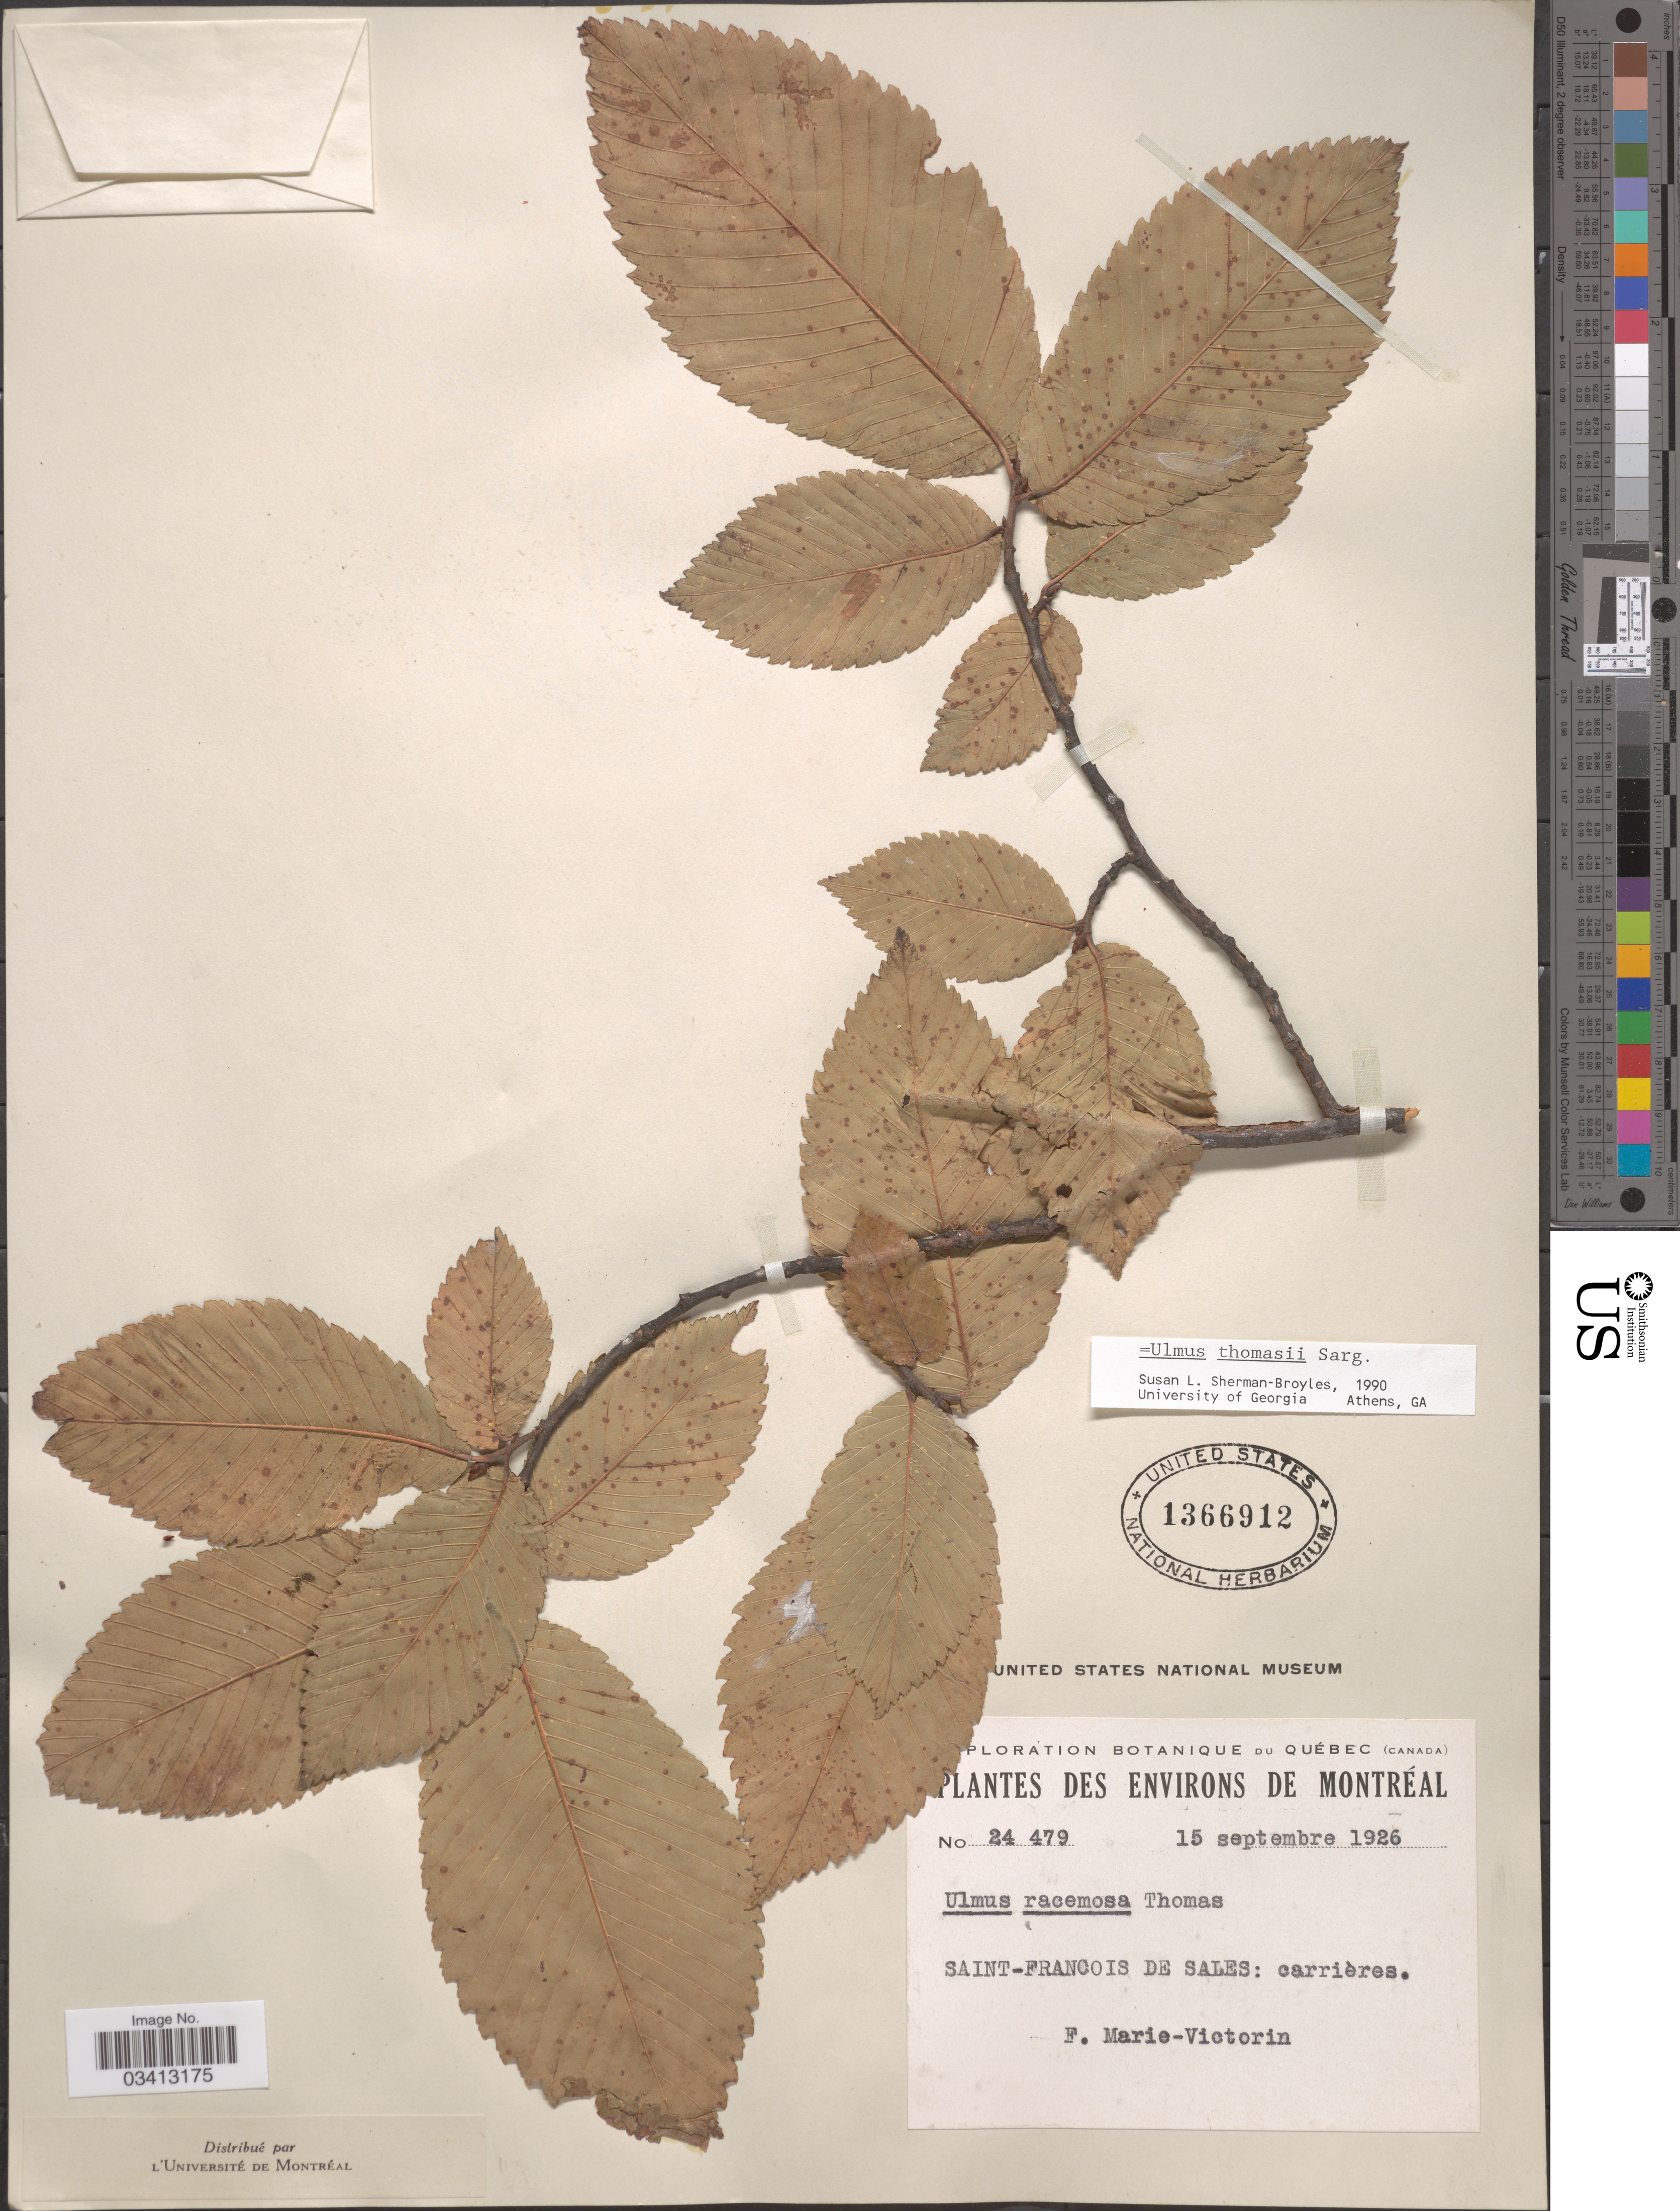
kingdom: Plantae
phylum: Tracheophyta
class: Magnoliopsida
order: Rosales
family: Ulmaceae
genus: Ulmus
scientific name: Ulmus thomasii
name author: Sarg.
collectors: F. Marie-Victorin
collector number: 24479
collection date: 1926-09-15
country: Canada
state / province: Quebec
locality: Des Environs de Montréal. Saint-Francois de Sales: carrières.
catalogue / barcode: US 1366912